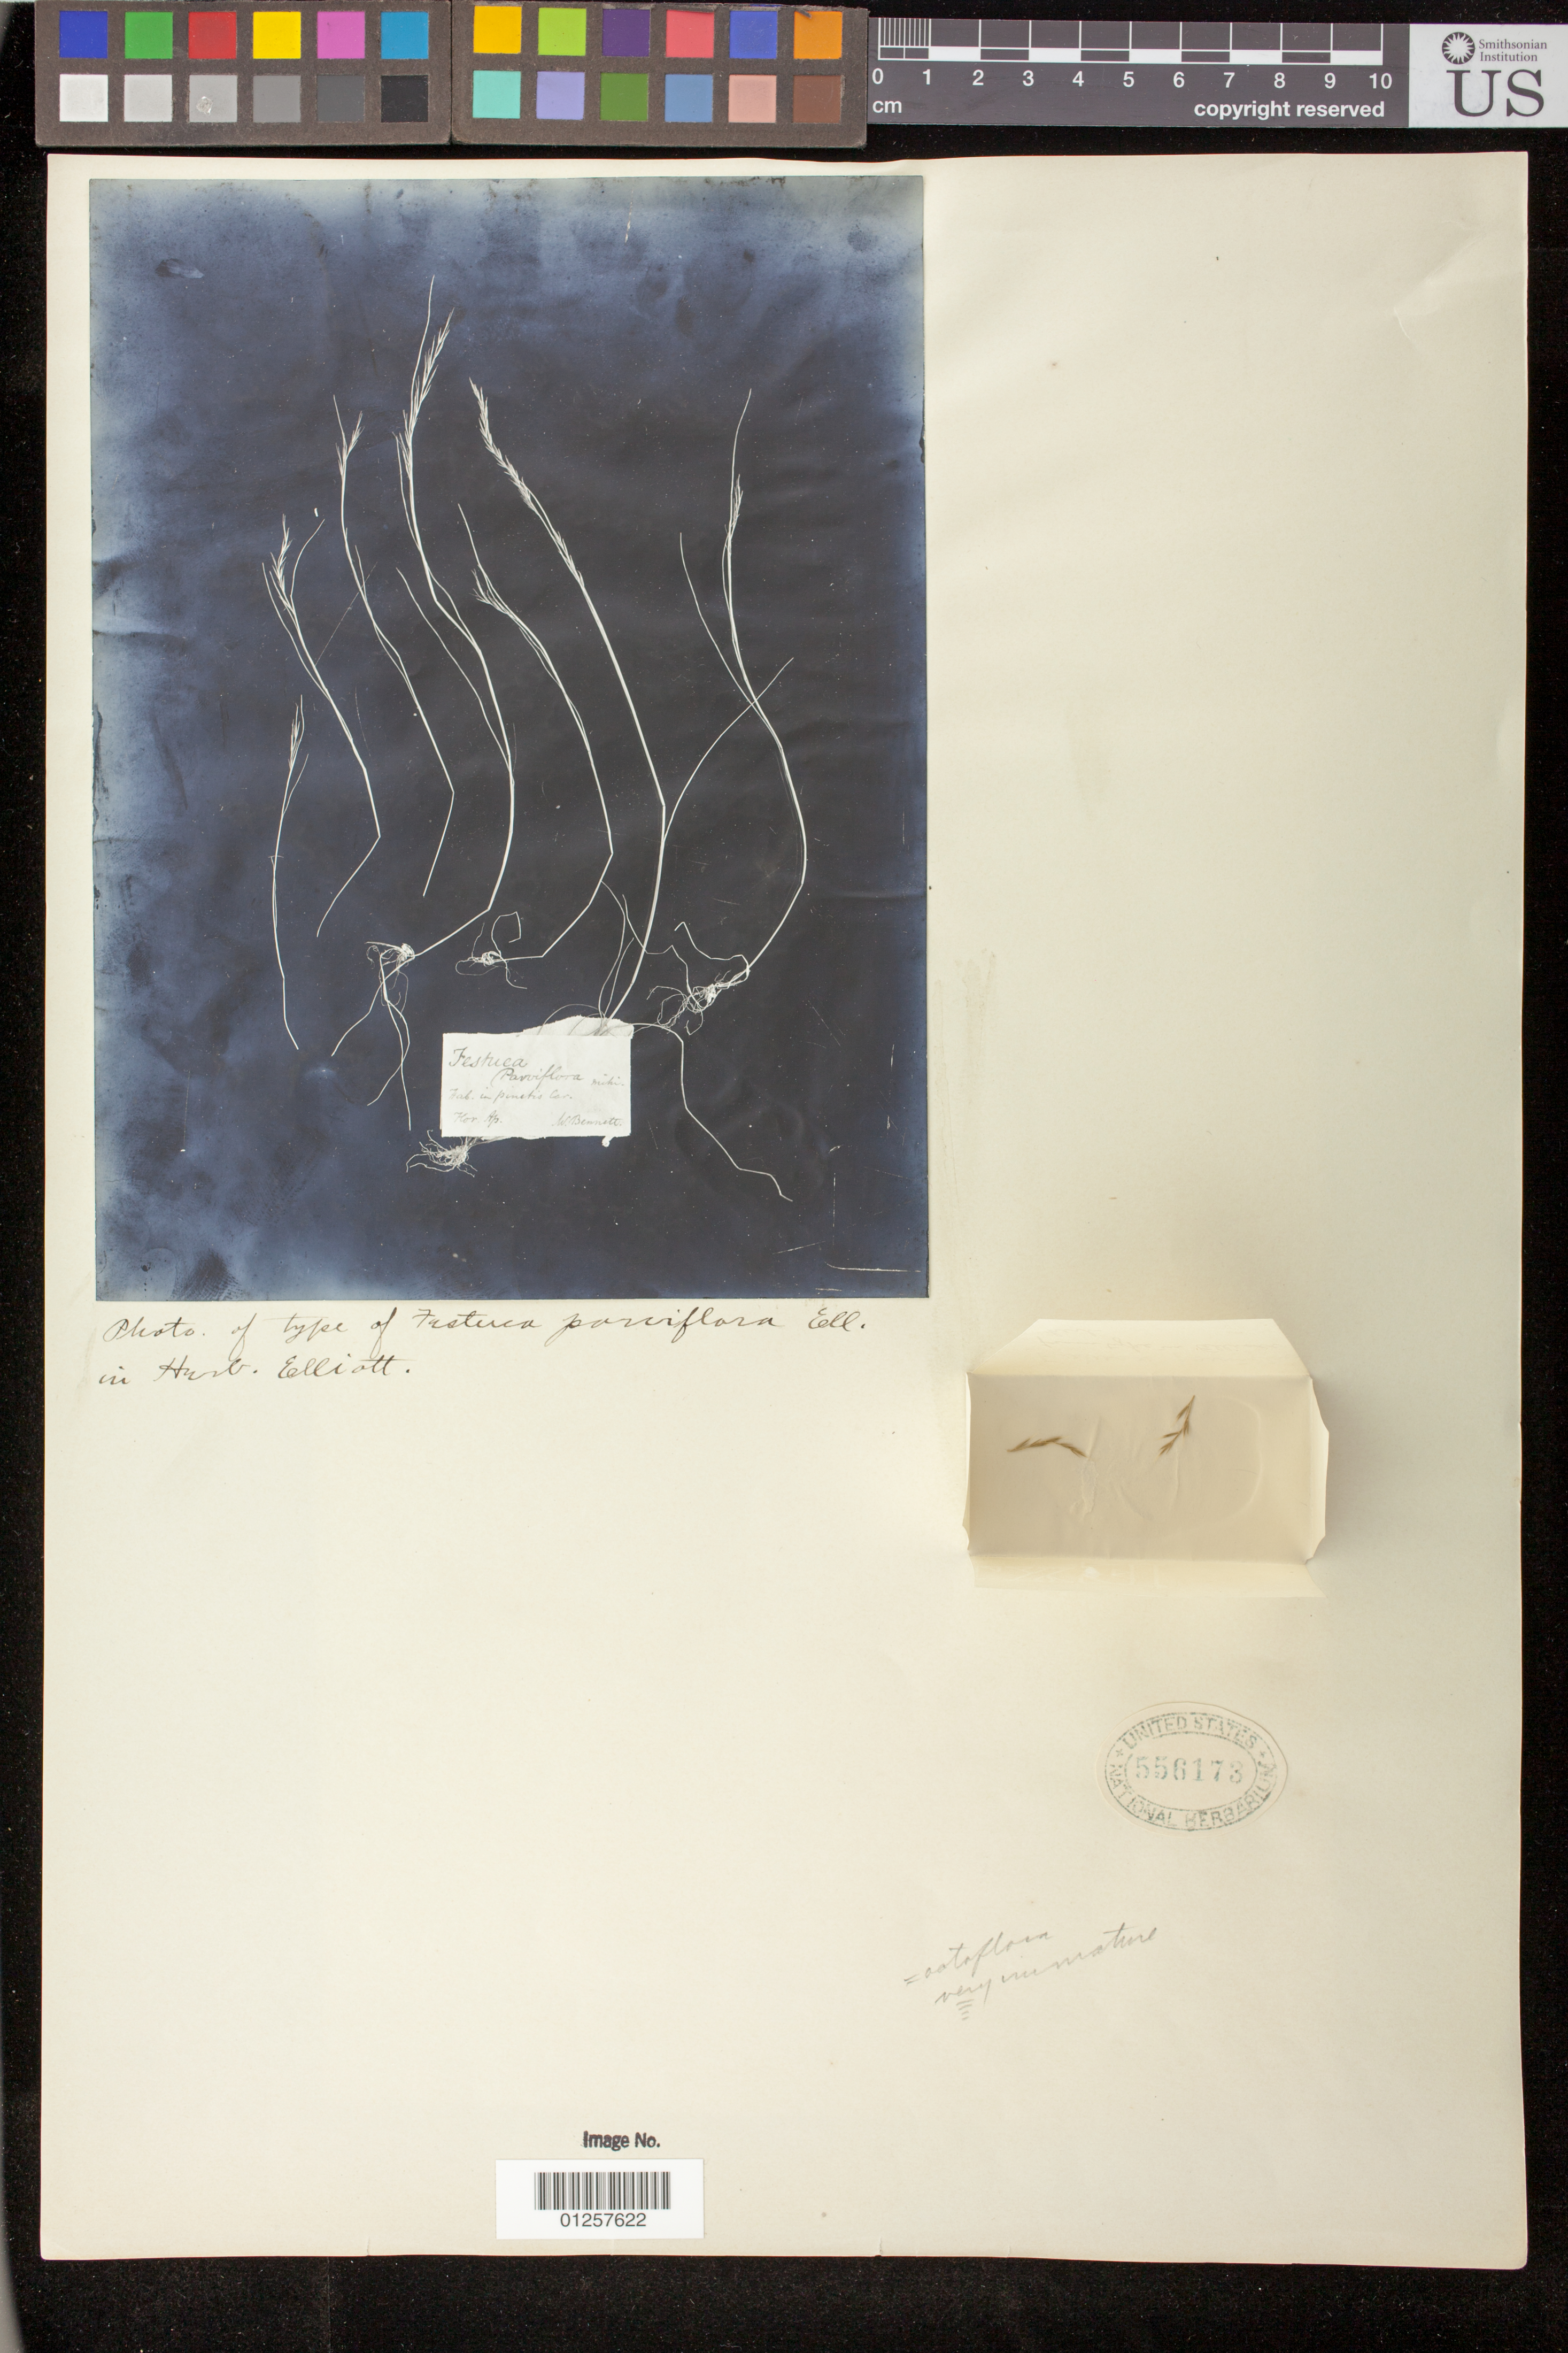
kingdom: Plantae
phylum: Tracheophyta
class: Liliopsida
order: Poales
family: Poaceae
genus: Festuca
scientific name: Festuca parviflora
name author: Elliott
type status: Type Fragment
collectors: -- Bennett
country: United States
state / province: South Carolina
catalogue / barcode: US 556173